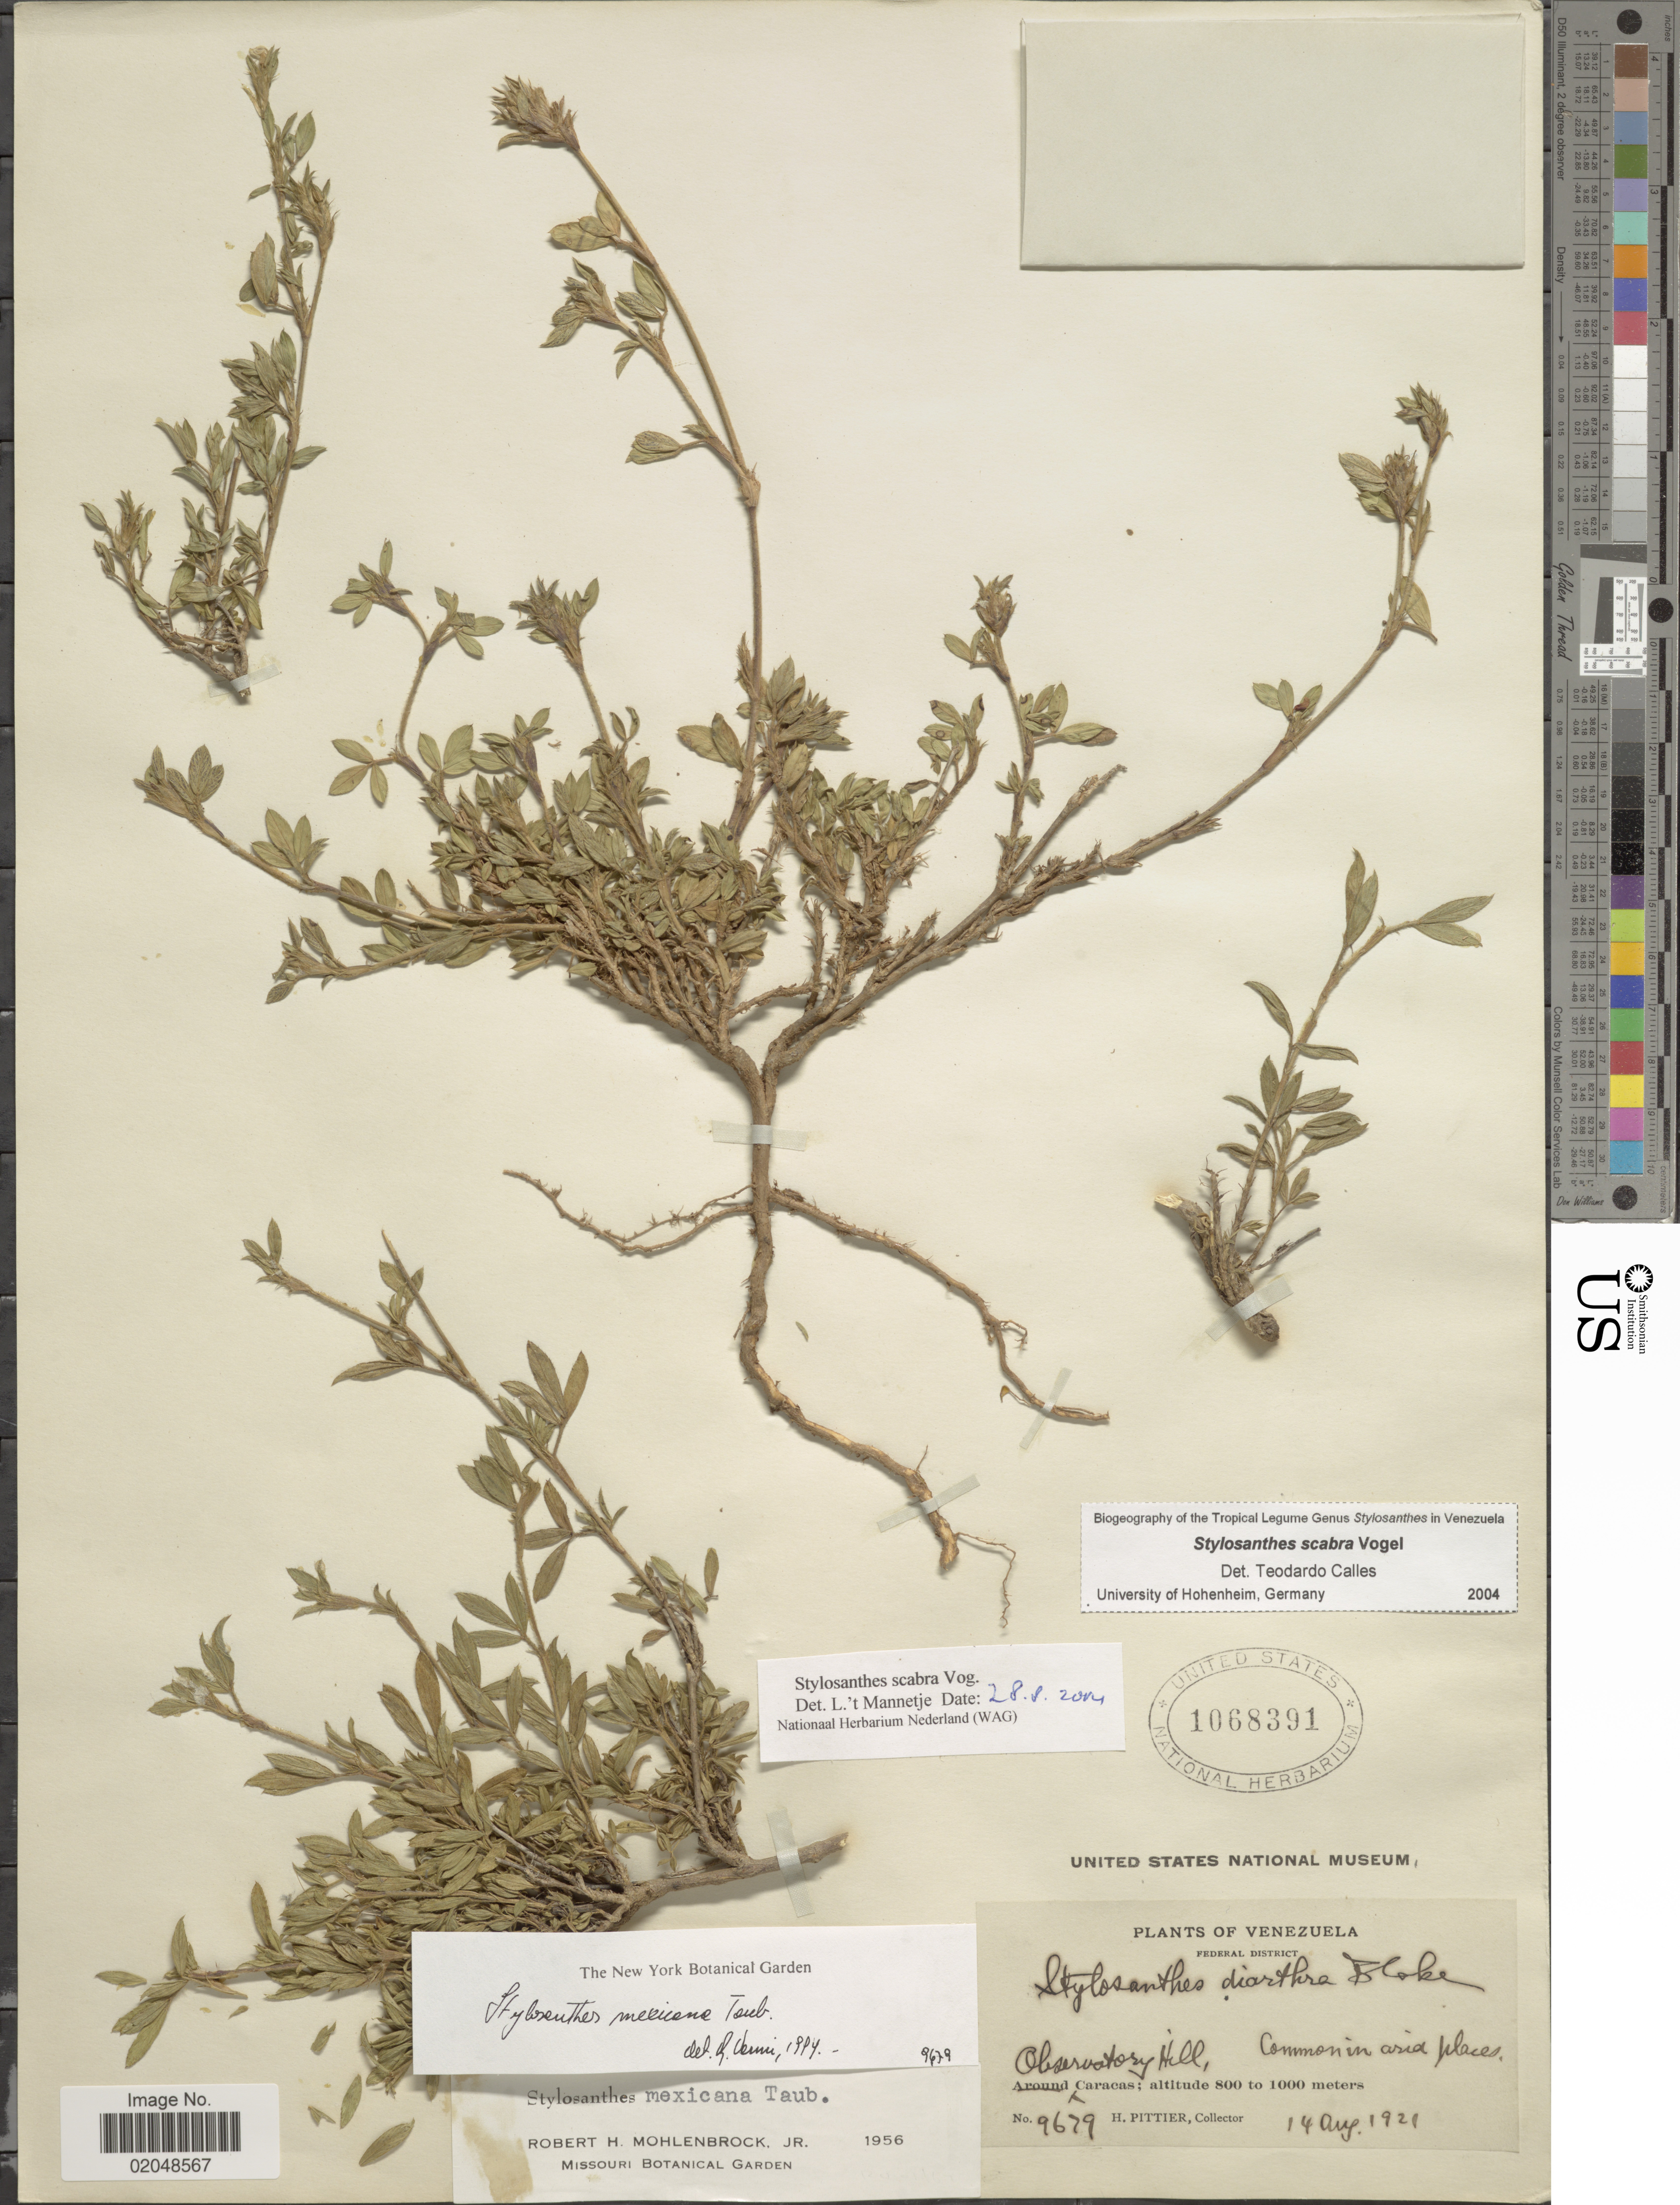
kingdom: Plantae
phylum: Tracheophyta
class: Magnoliopsida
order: Fabales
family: Fabaceae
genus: Stylosanthes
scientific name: Stylosanthes scabra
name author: Vogel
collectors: H. F. Pittier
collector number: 9679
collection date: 1921-08-14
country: Venezuela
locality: Federal District, Observatory Hill, Caracas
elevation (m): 800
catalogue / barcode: US 1068391